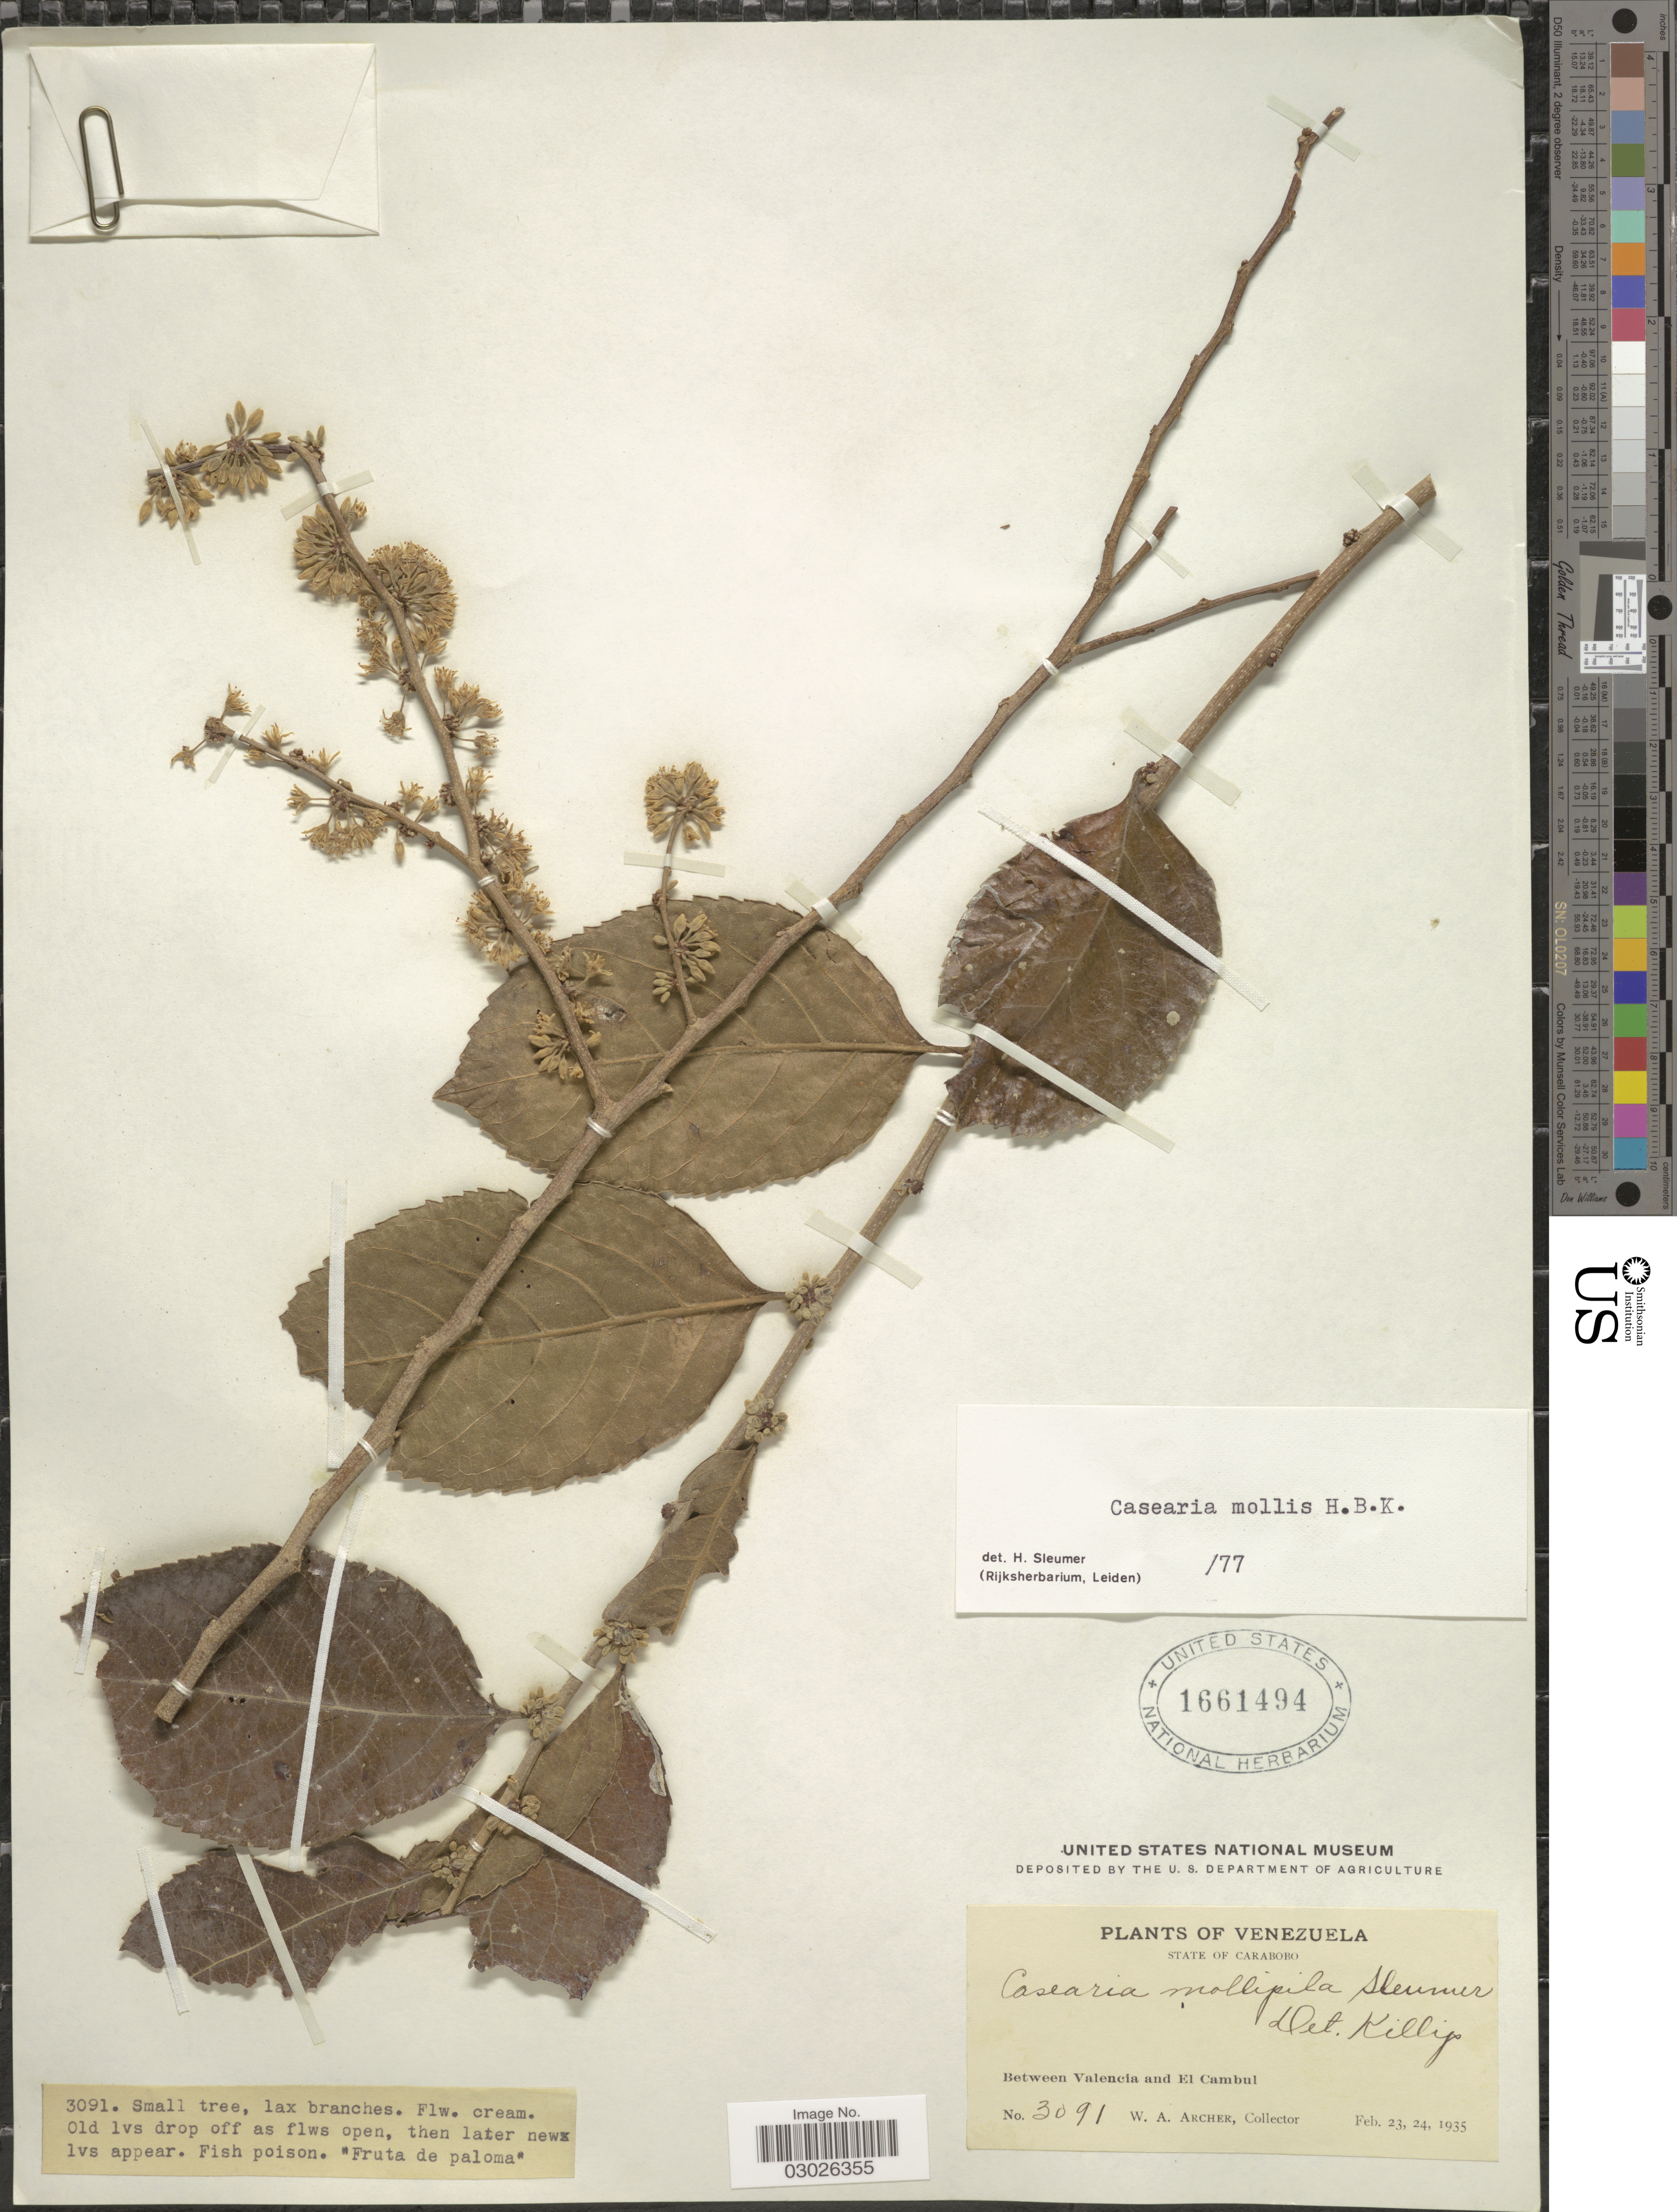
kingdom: Plantae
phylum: Tracheophyta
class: Magnoliopsida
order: Malpighiales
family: Salicaceae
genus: Casearia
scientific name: Casearia mollis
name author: Kunth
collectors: W. Archer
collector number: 3091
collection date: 1935-02-23/1935-02-24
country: Venezuela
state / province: Carabobo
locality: State of Carabobo. Between Valencia and El Cambul.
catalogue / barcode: US 1661494